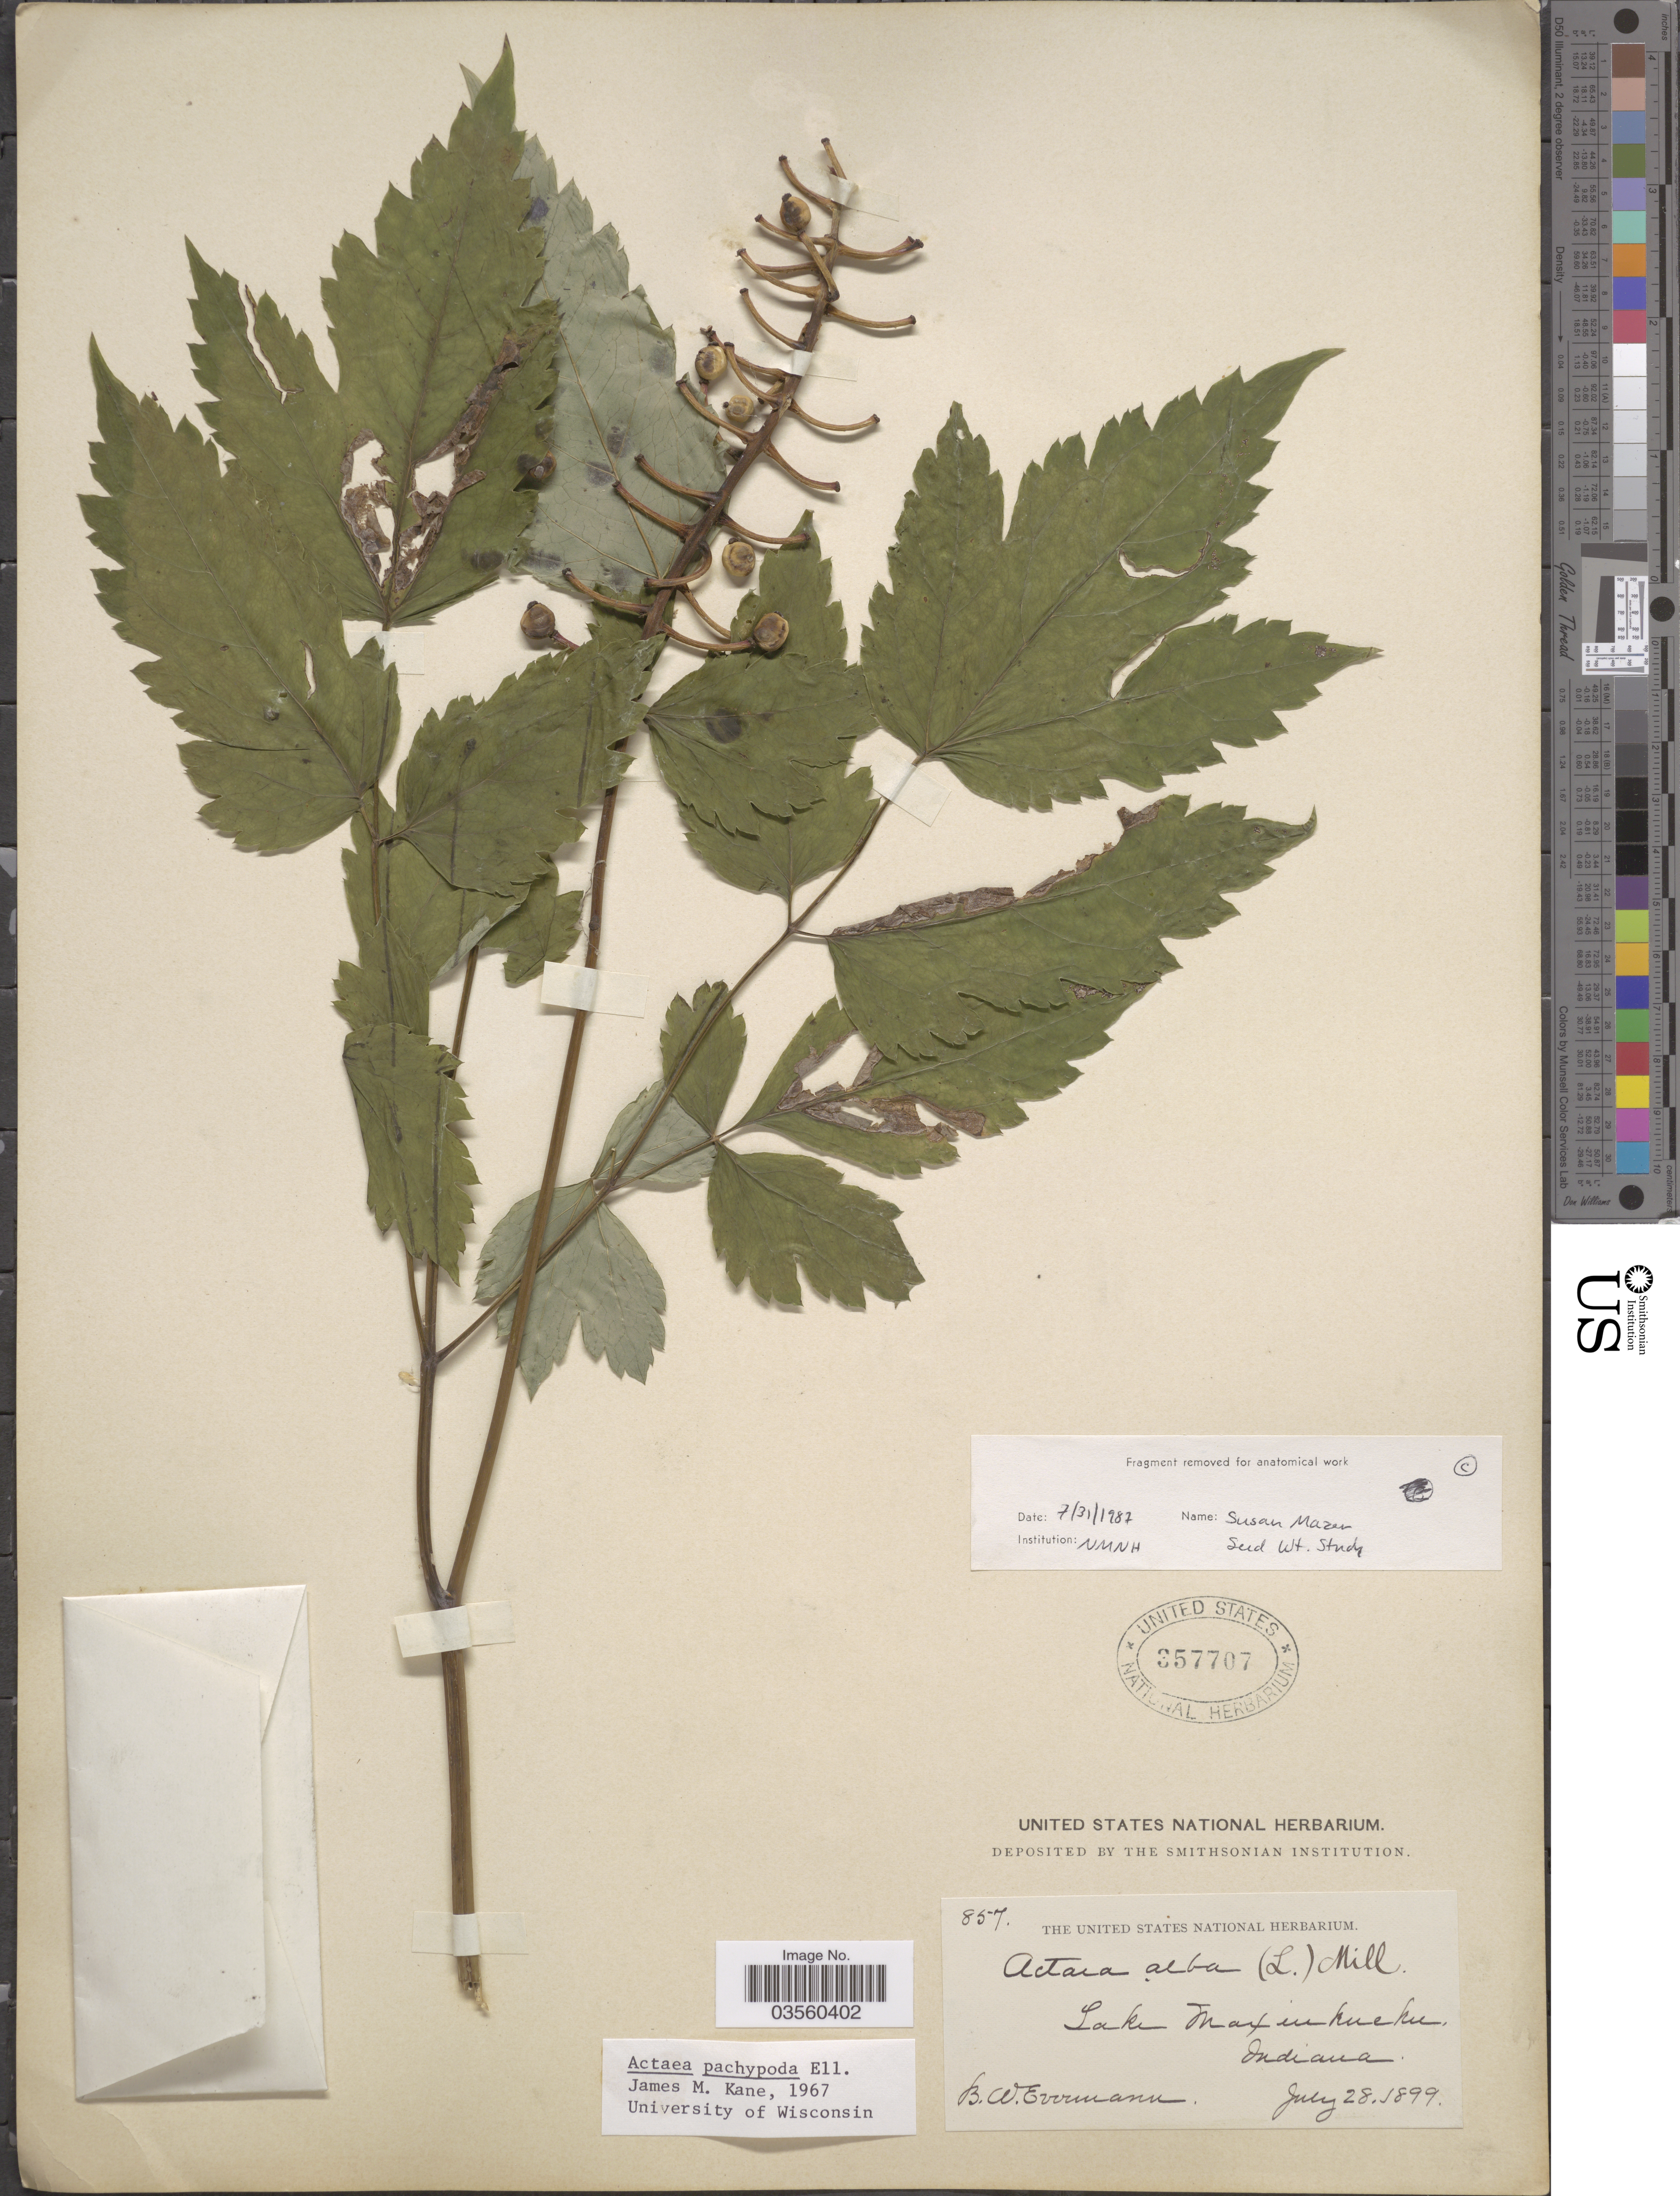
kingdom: Plantae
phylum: Tracheophyta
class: Magnoliopsida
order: Ranunculales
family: Ranunculaceae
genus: Actaea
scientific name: Actaea pachypoda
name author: Elliott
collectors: B. W. Evermann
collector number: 857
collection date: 1899-07-28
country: United States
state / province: Indiana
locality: Lake Maxinkuckee.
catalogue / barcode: US 357707